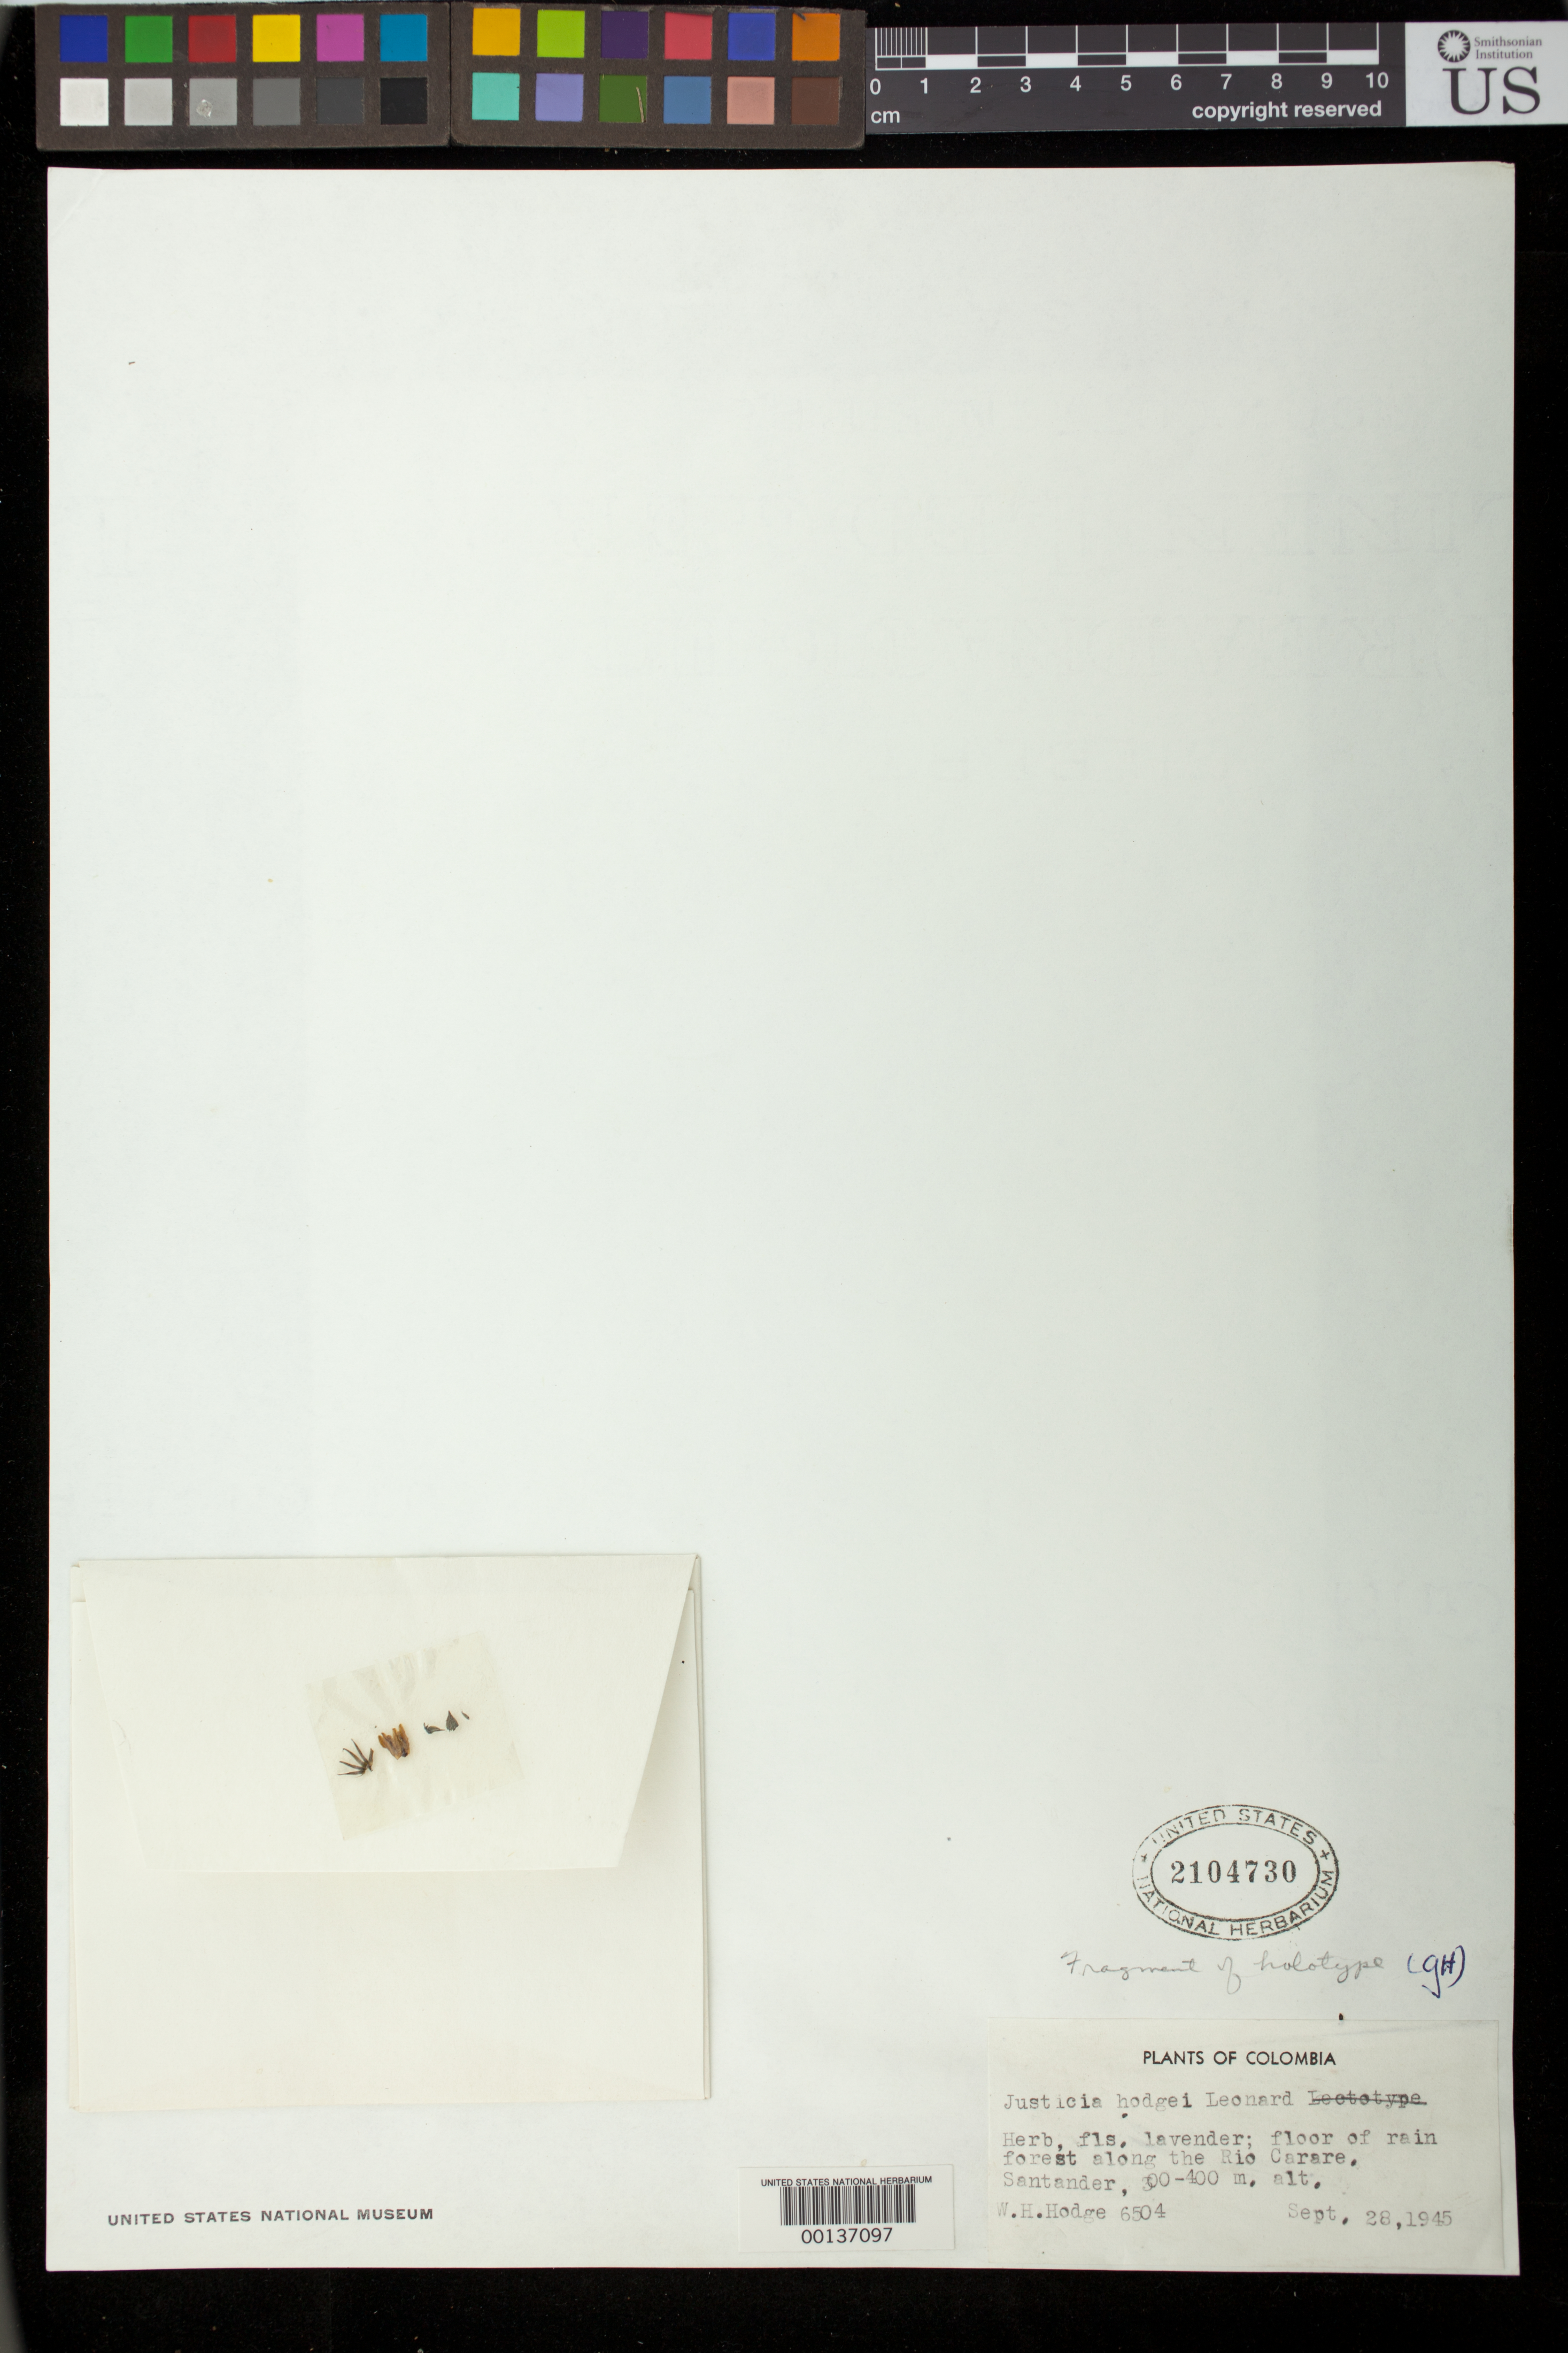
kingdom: Plantae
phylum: Tracheophyta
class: Magnoliopsida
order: Lamiales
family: Acanthaceae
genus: Justicia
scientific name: Justicia hodgei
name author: Leonard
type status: Isotype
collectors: W. Hodge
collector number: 6504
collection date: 1945-09-28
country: Colombia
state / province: Santander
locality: Rio Carare.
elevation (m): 300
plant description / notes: Fragmentary material of (holo) type specimen ex herb. GH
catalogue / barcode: US 2104730